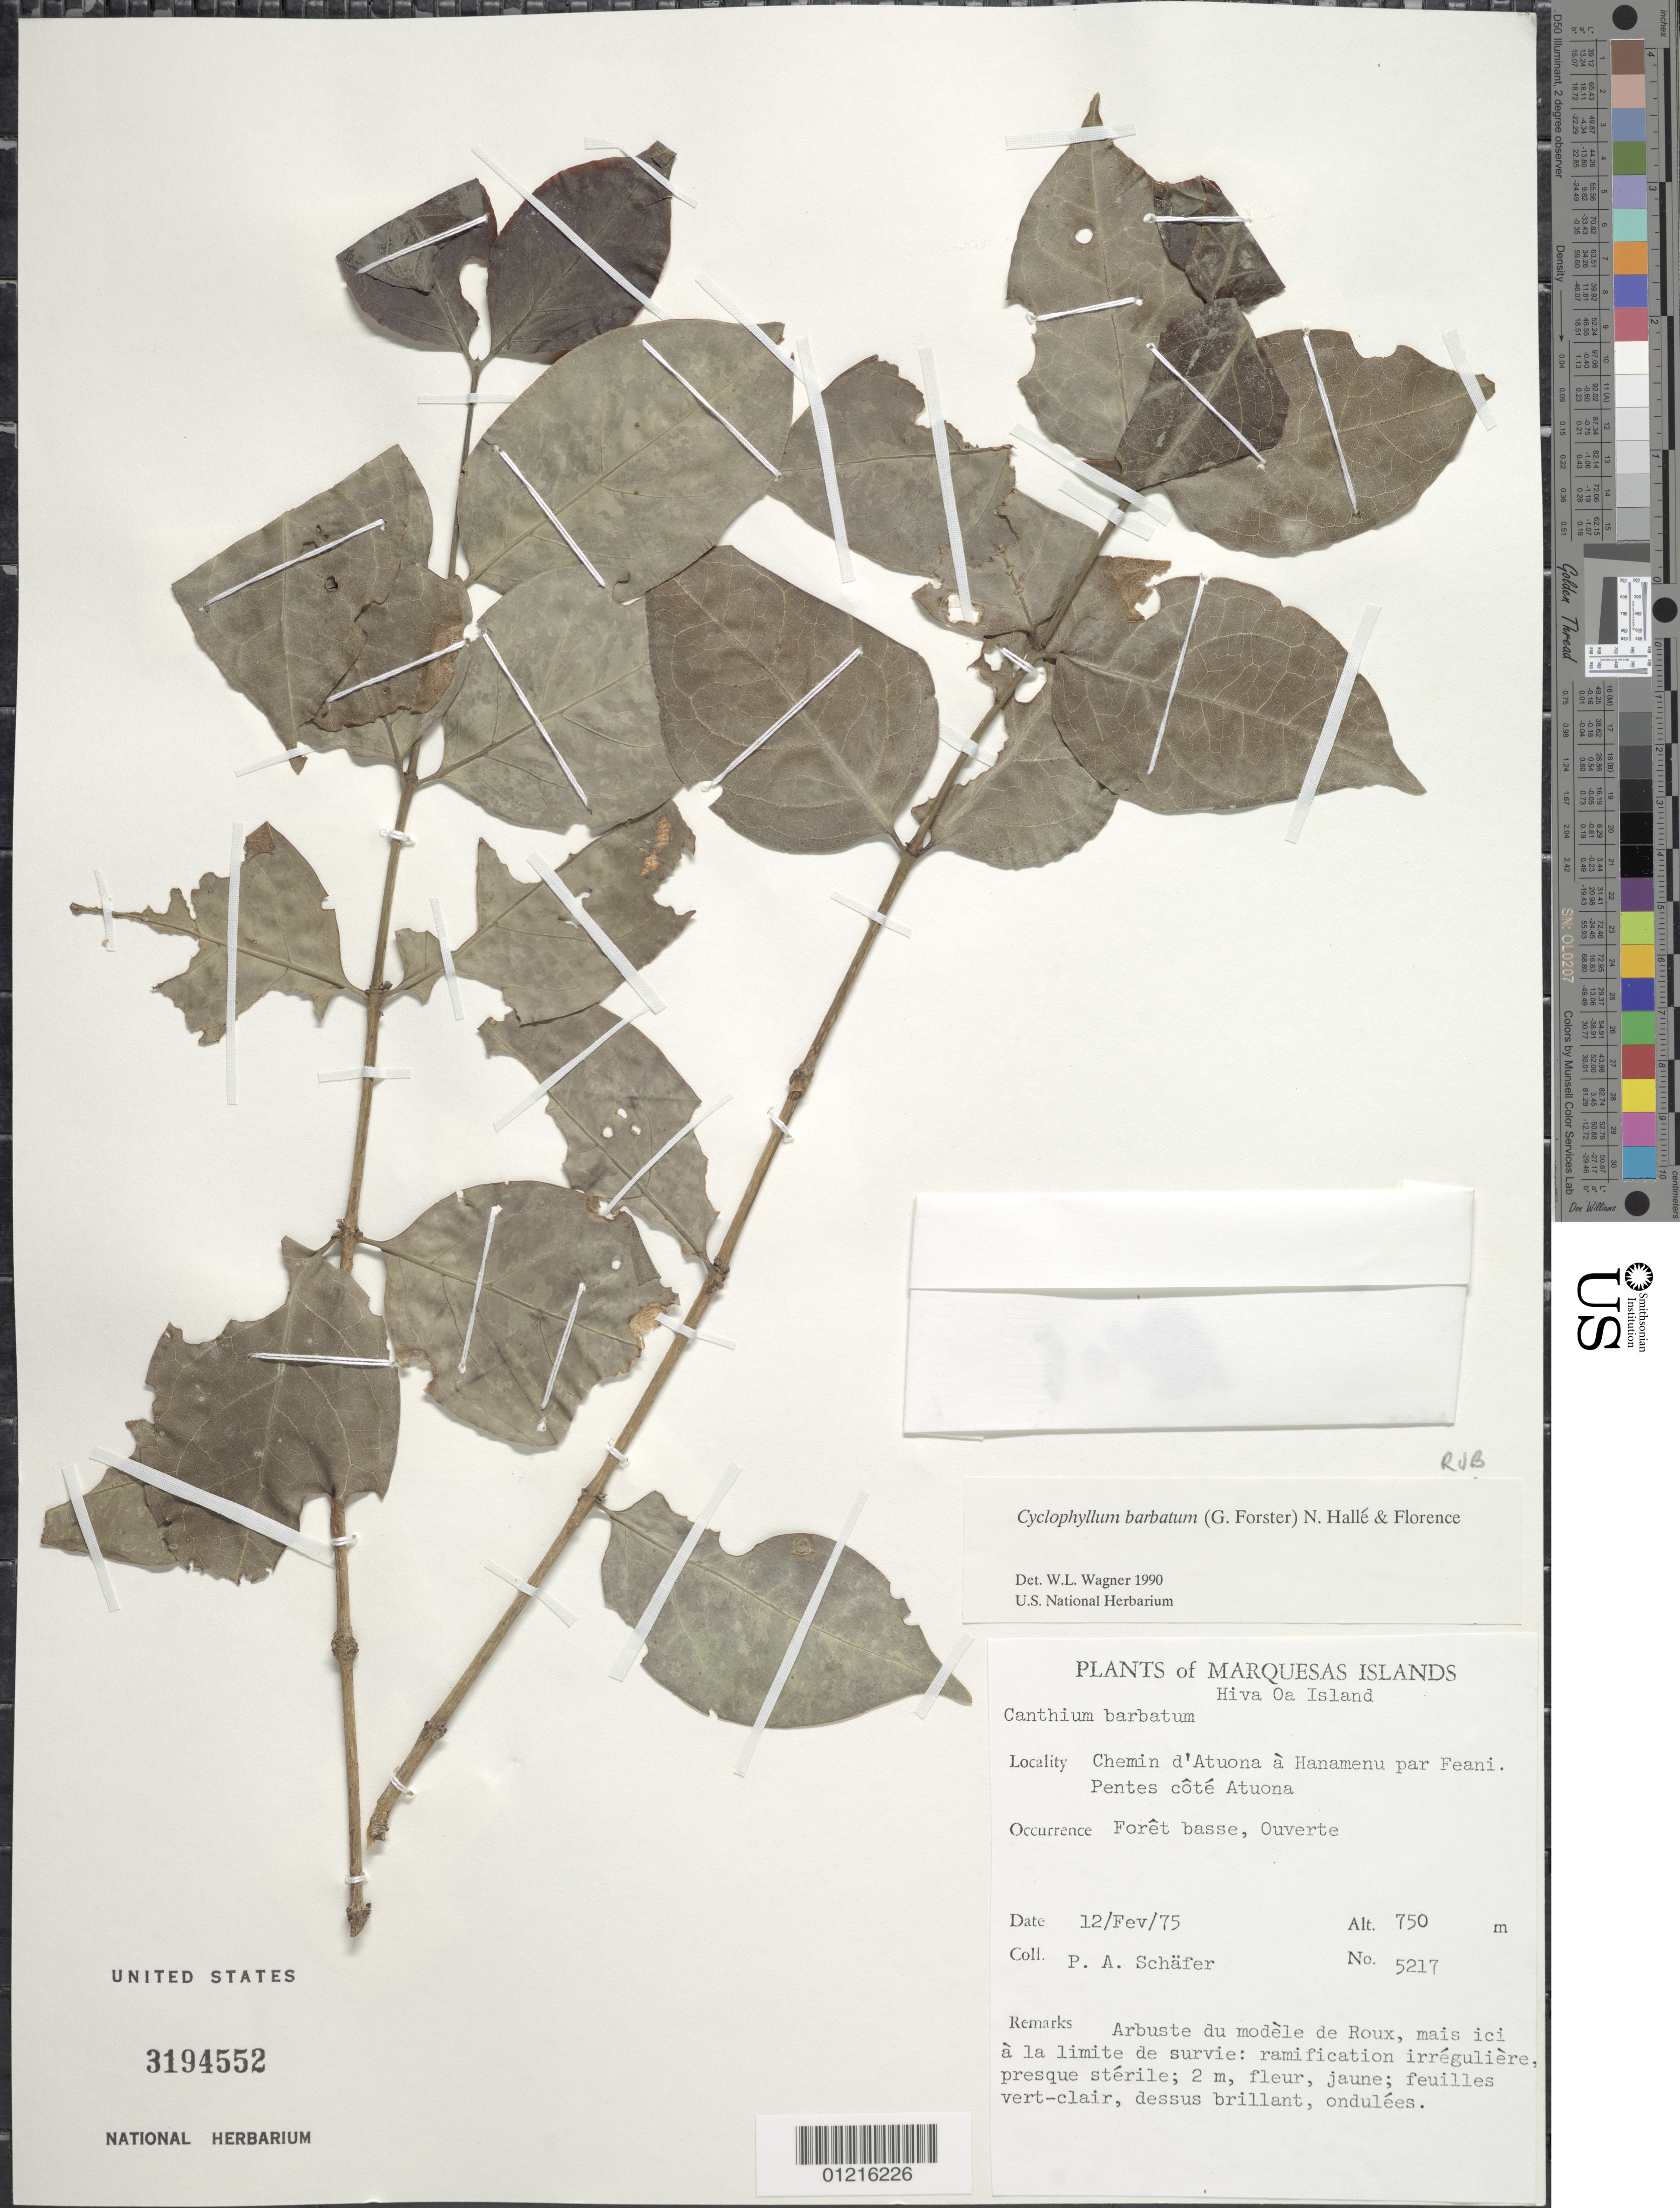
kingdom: Plantae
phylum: Tracheophyta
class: Magnoliopsida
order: Gentianales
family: Rubiaceae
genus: Cyclophyllum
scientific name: Cyclophyllum barbatum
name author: (G. Forst.) N. Hallé & J. Florence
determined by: Wagner, W. L., (BOT), Smithsonian Institution - National Museum of Natural History (UNITED STATES)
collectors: P. A. Schäfer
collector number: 5217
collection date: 1975-02-12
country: French Polynesia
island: Hiva Oa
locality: Chemin d'Atuona à Hanamenu par Feani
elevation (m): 750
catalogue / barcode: US 3194552